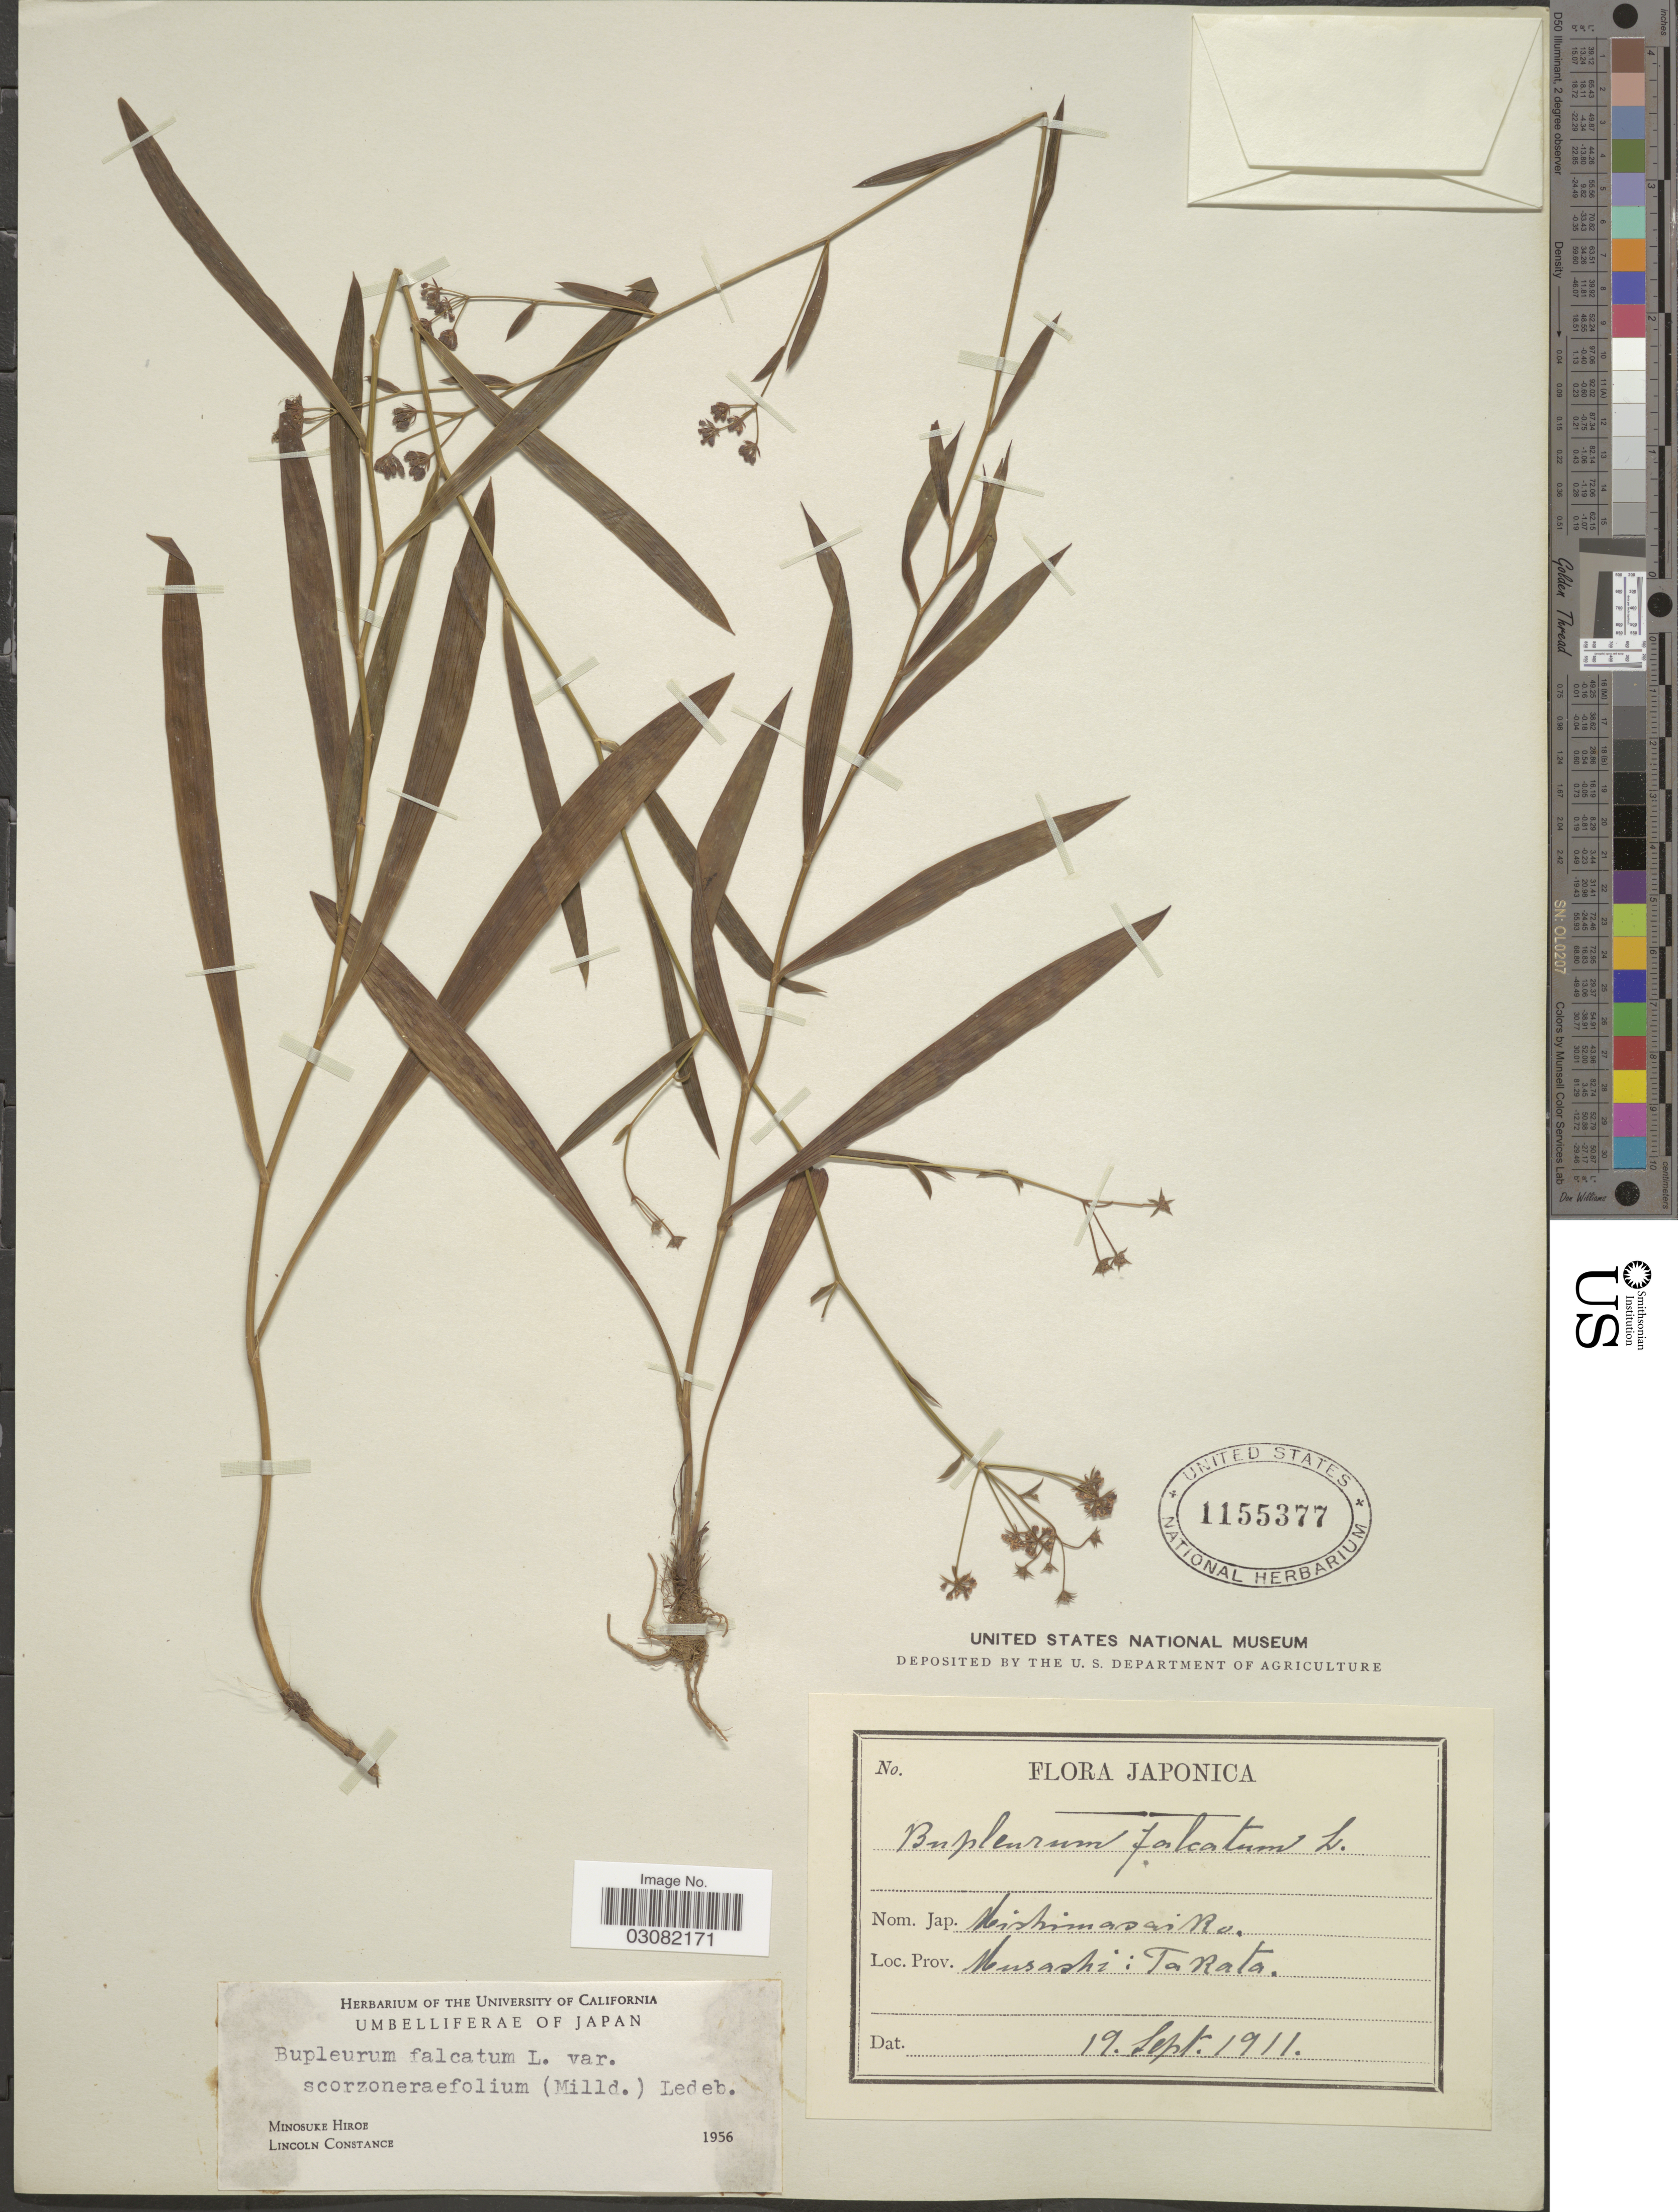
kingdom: Plantae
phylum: Tracheophyta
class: Magnoliopsida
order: Apiales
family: Apiaceae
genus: Bupleurum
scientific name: Bupleurum falcatum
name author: L.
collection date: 1911-09-19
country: Japan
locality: Musashi: Takata.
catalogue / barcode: US 1155377